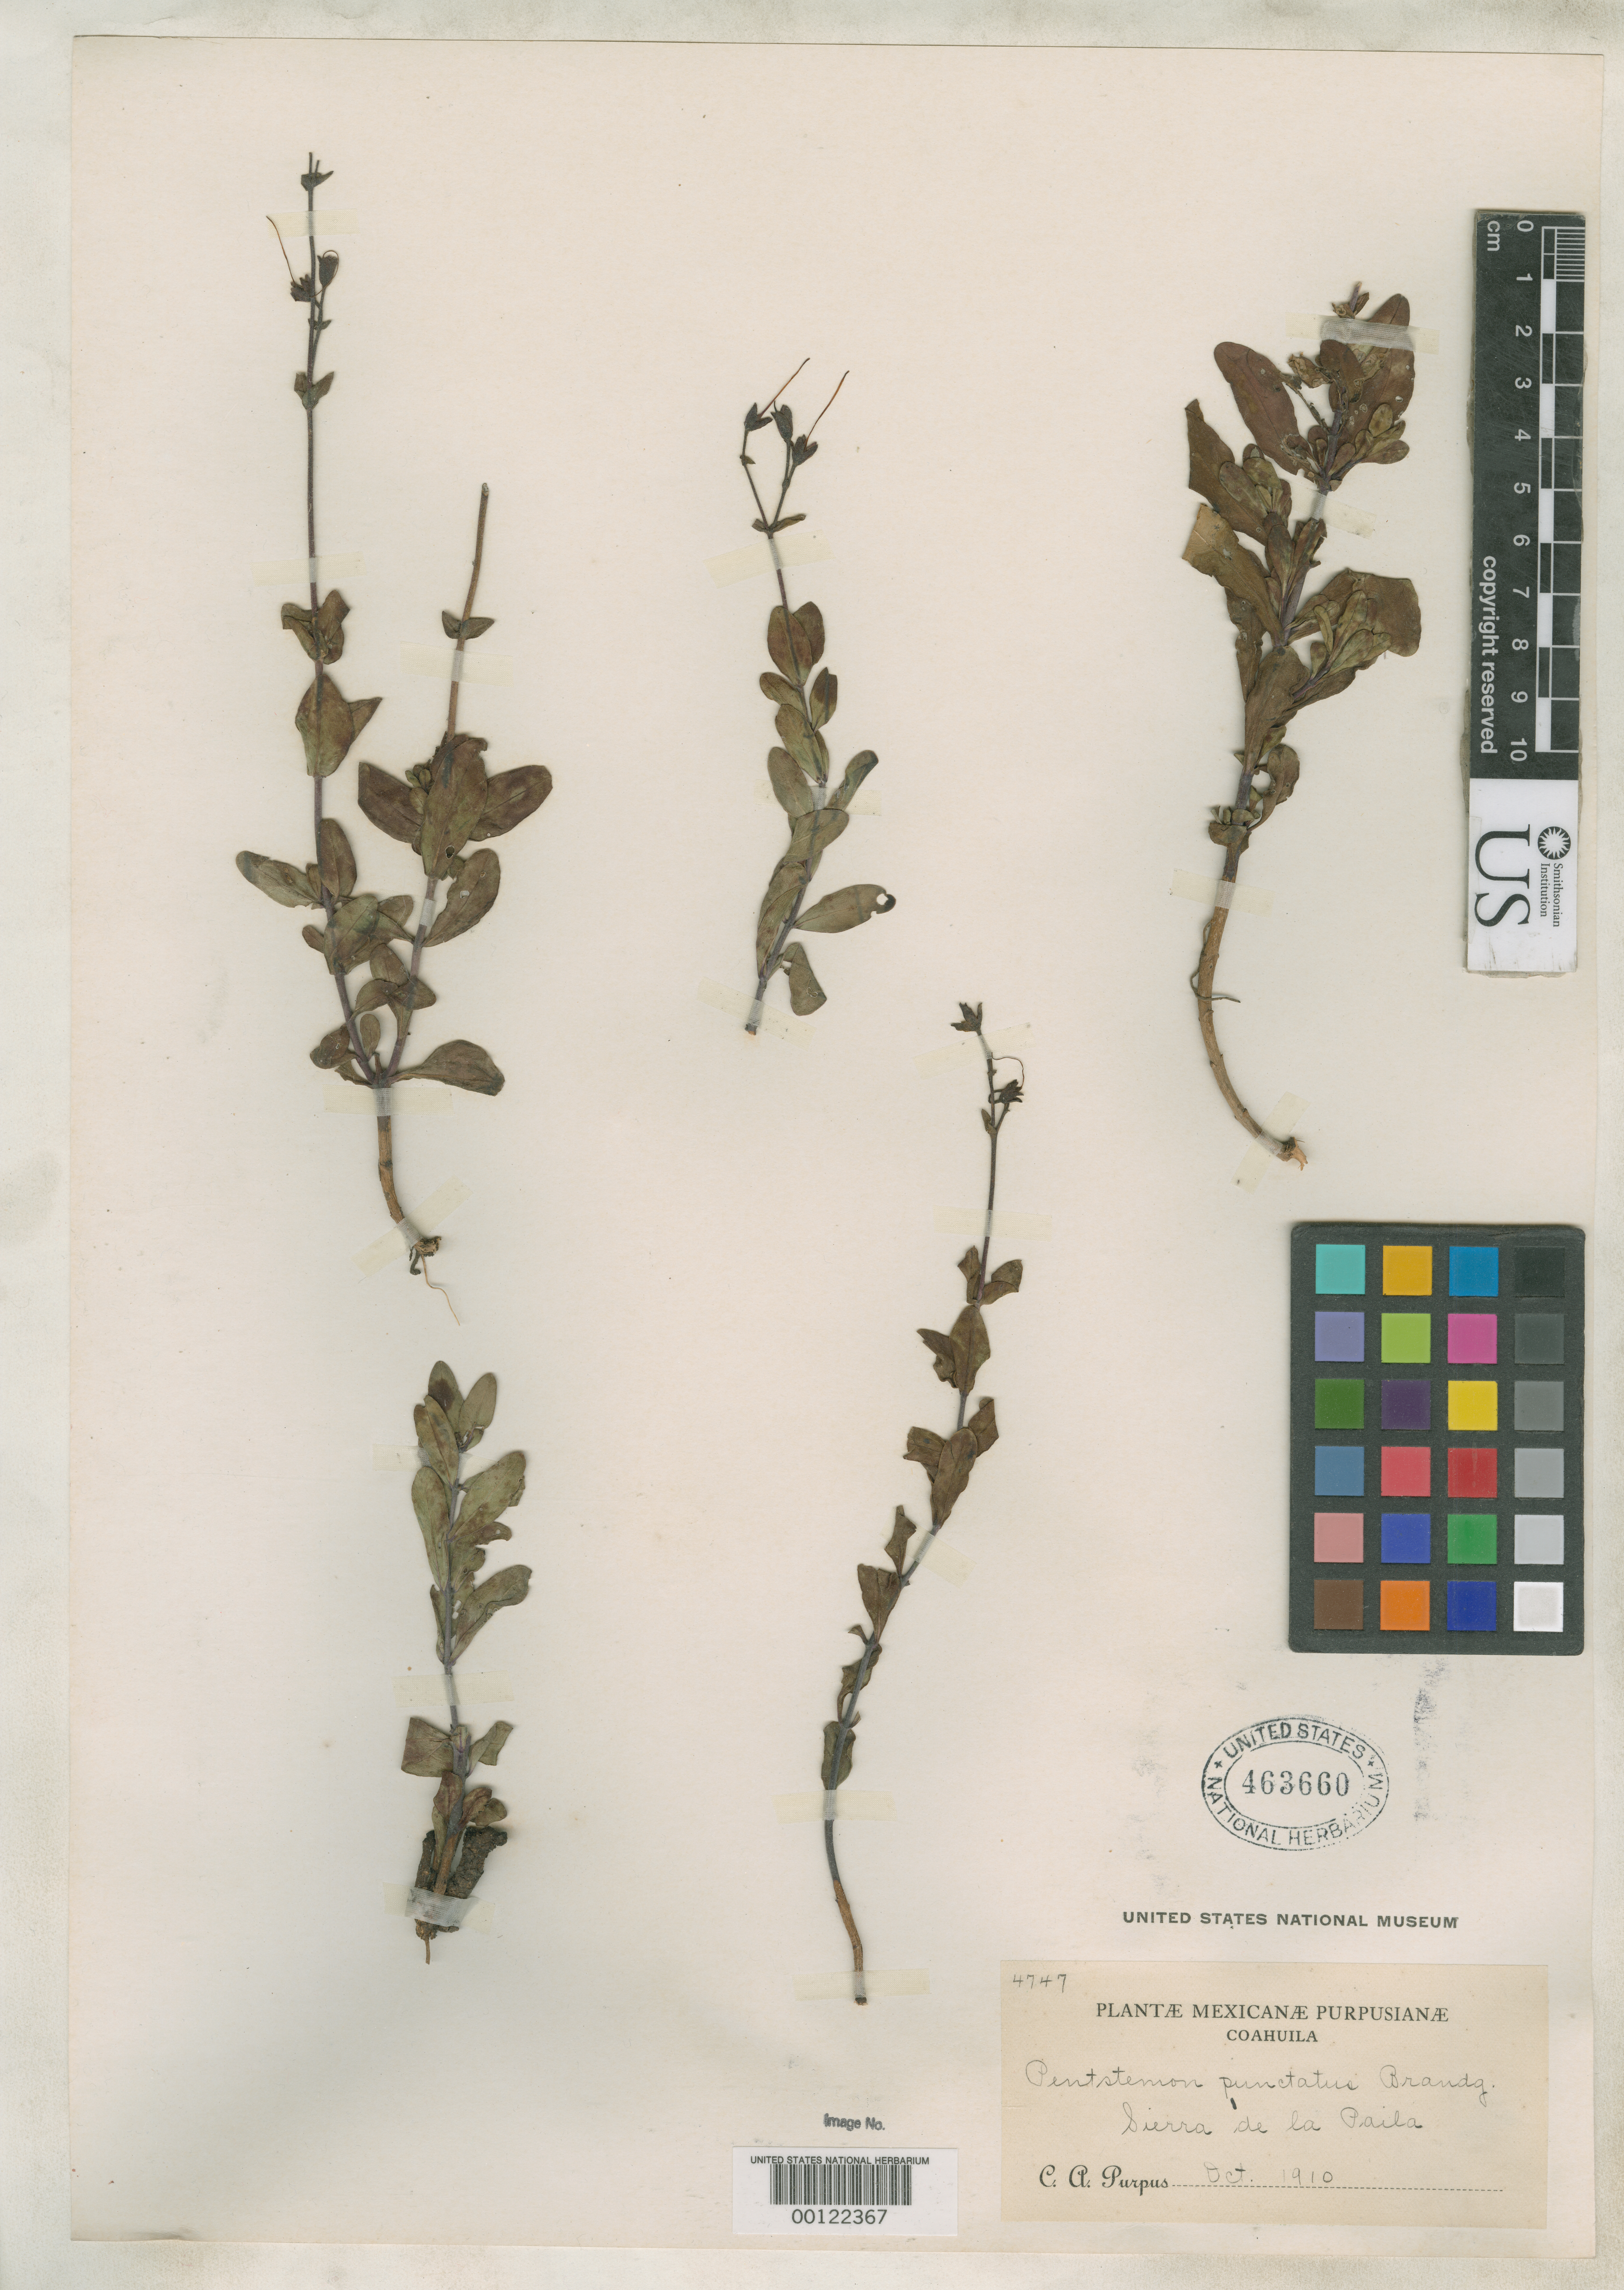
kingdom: Plantae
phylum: Tracheophyta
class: Magnoliopsida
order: Lamiales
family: Plantaginaceae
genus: Penstemon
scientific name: Penstemon punctatus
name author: Brandegee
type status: Isotype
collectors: C. A. Purpus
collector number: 4747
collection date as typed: Oct 1910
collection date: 1910-10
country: Mexico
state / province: Coahuila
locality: Sierra de La Paila.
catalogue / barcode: US 463660